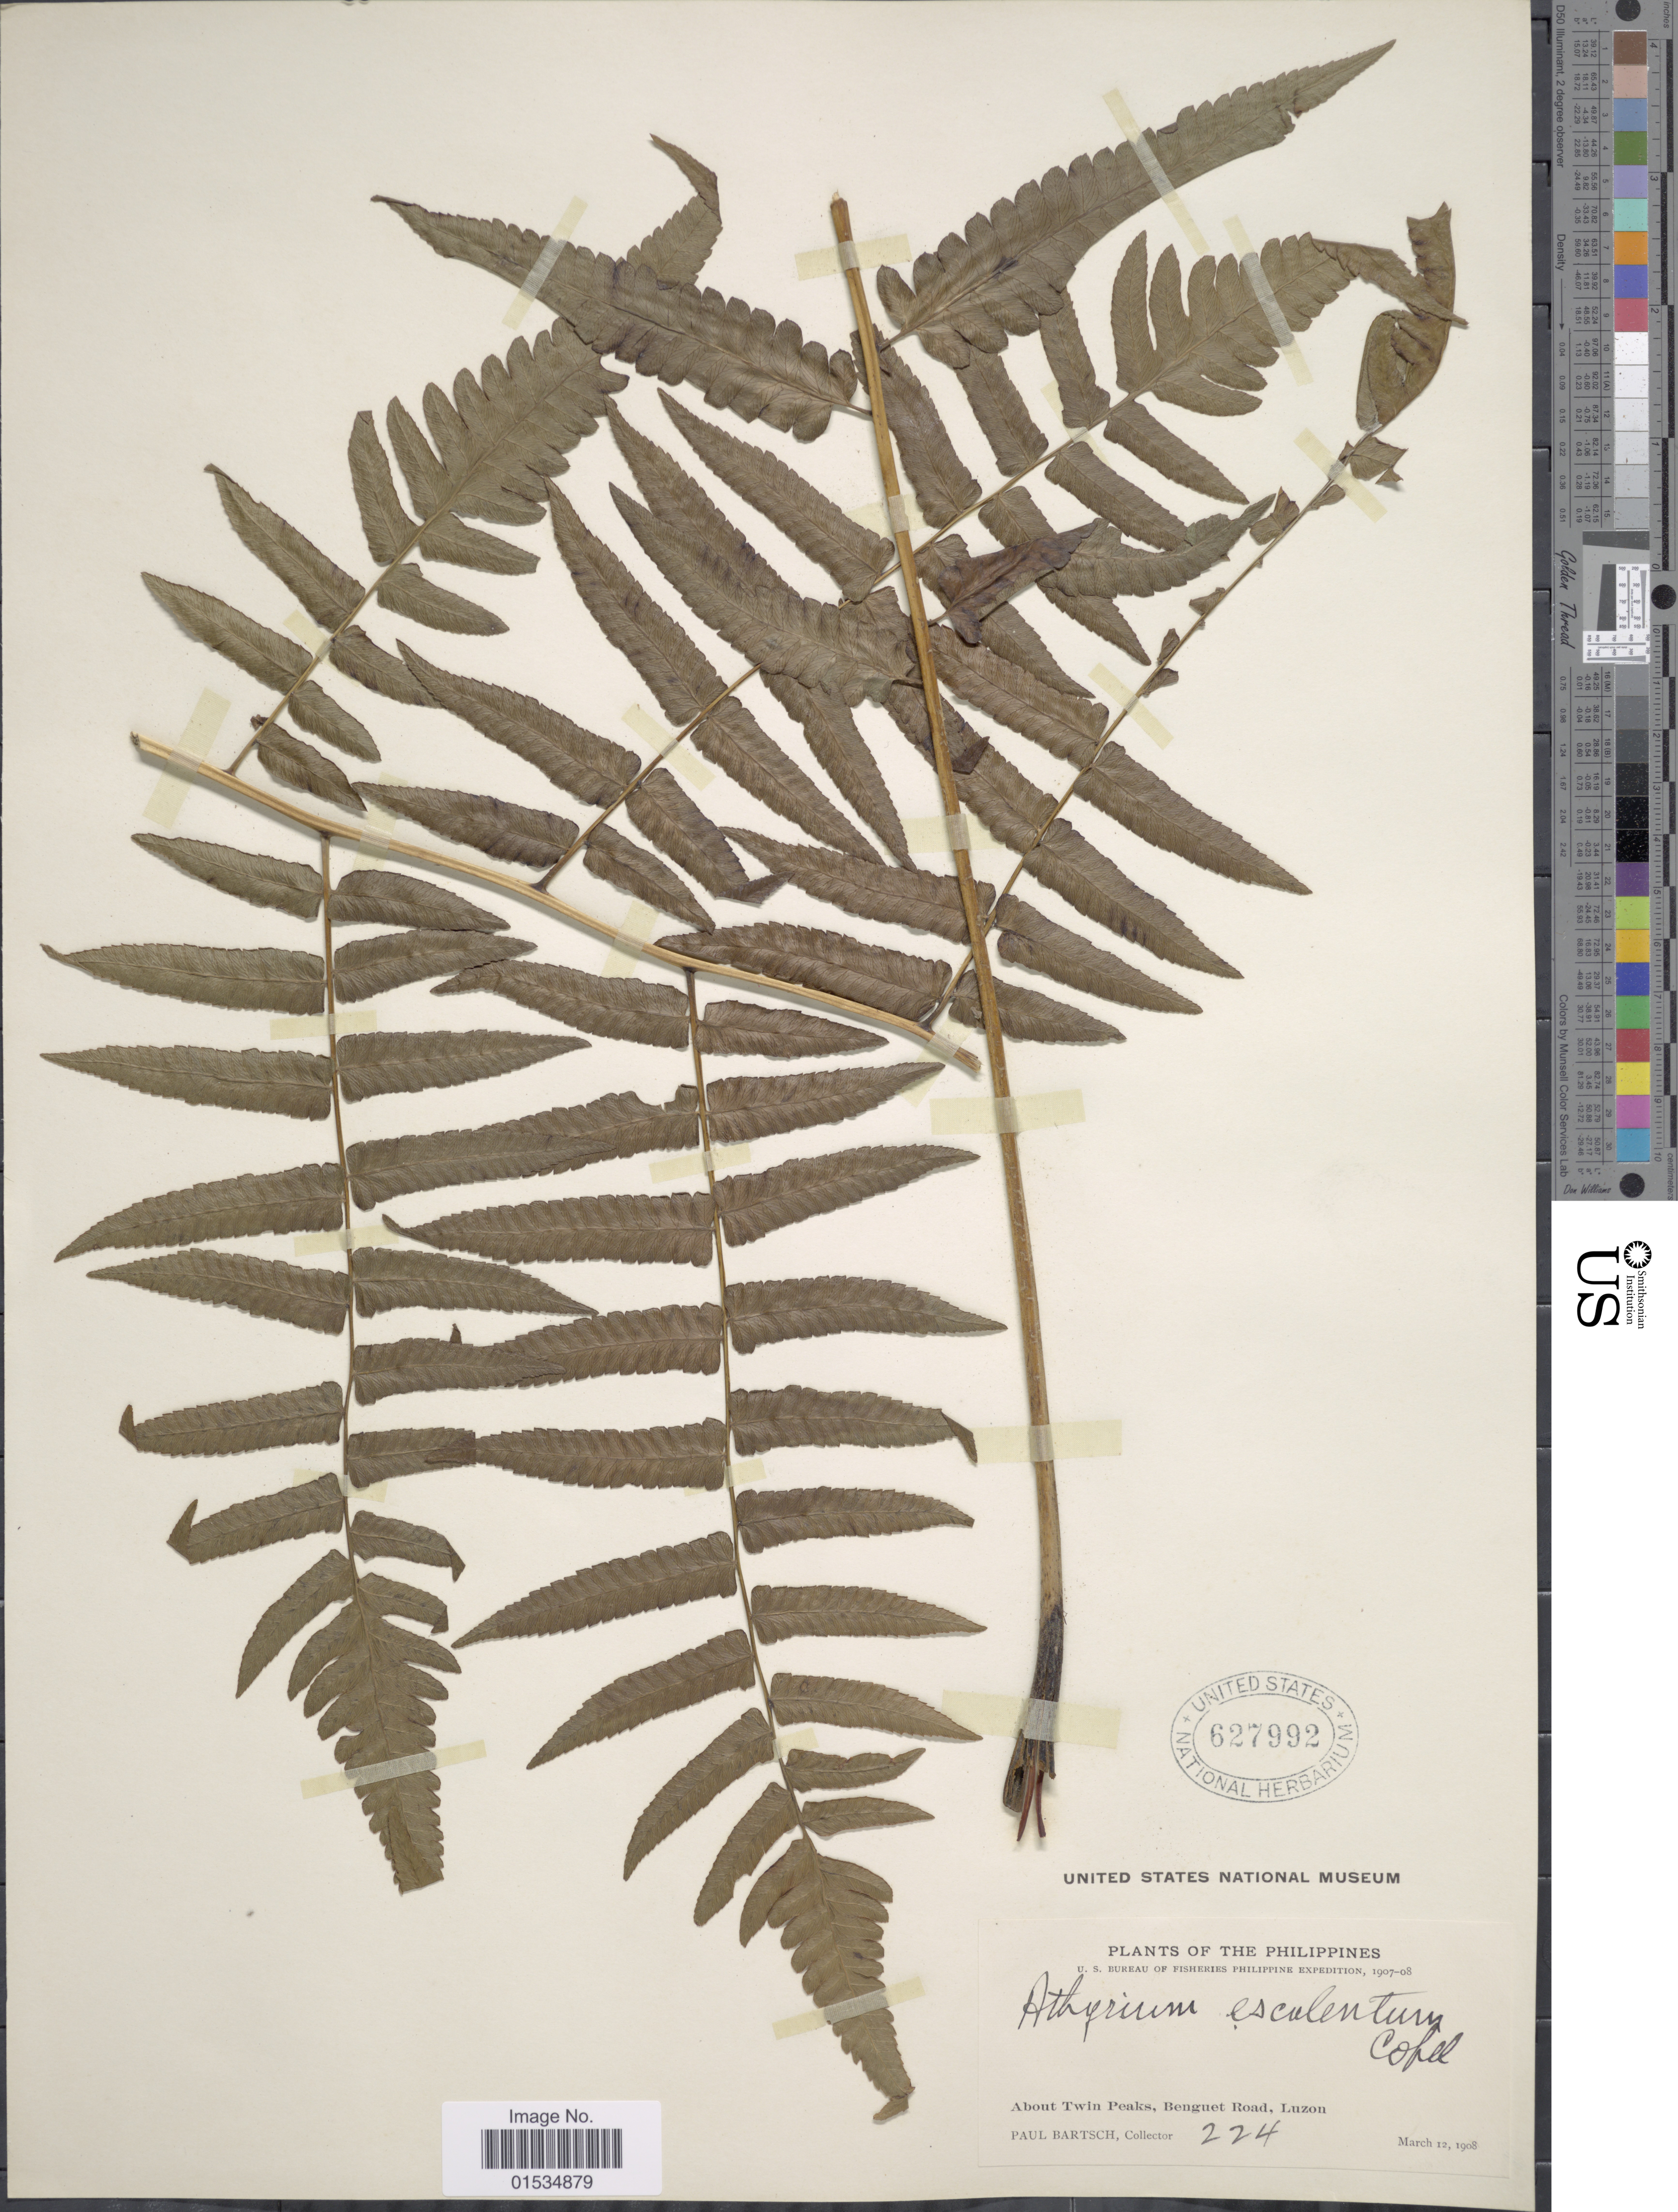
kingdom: Plantae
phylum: Tracheophyta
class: Polypodiopsida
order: Polypodiales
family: Athyriaceae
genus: Diplazium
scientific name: Diplazium esculentum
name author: (Retz.) Sw.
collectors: P. Bartsch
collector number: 224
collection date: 1908-03-12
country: Philippines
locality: About Twin Peak, Benguet Road, Luzon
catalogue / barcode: US 627992